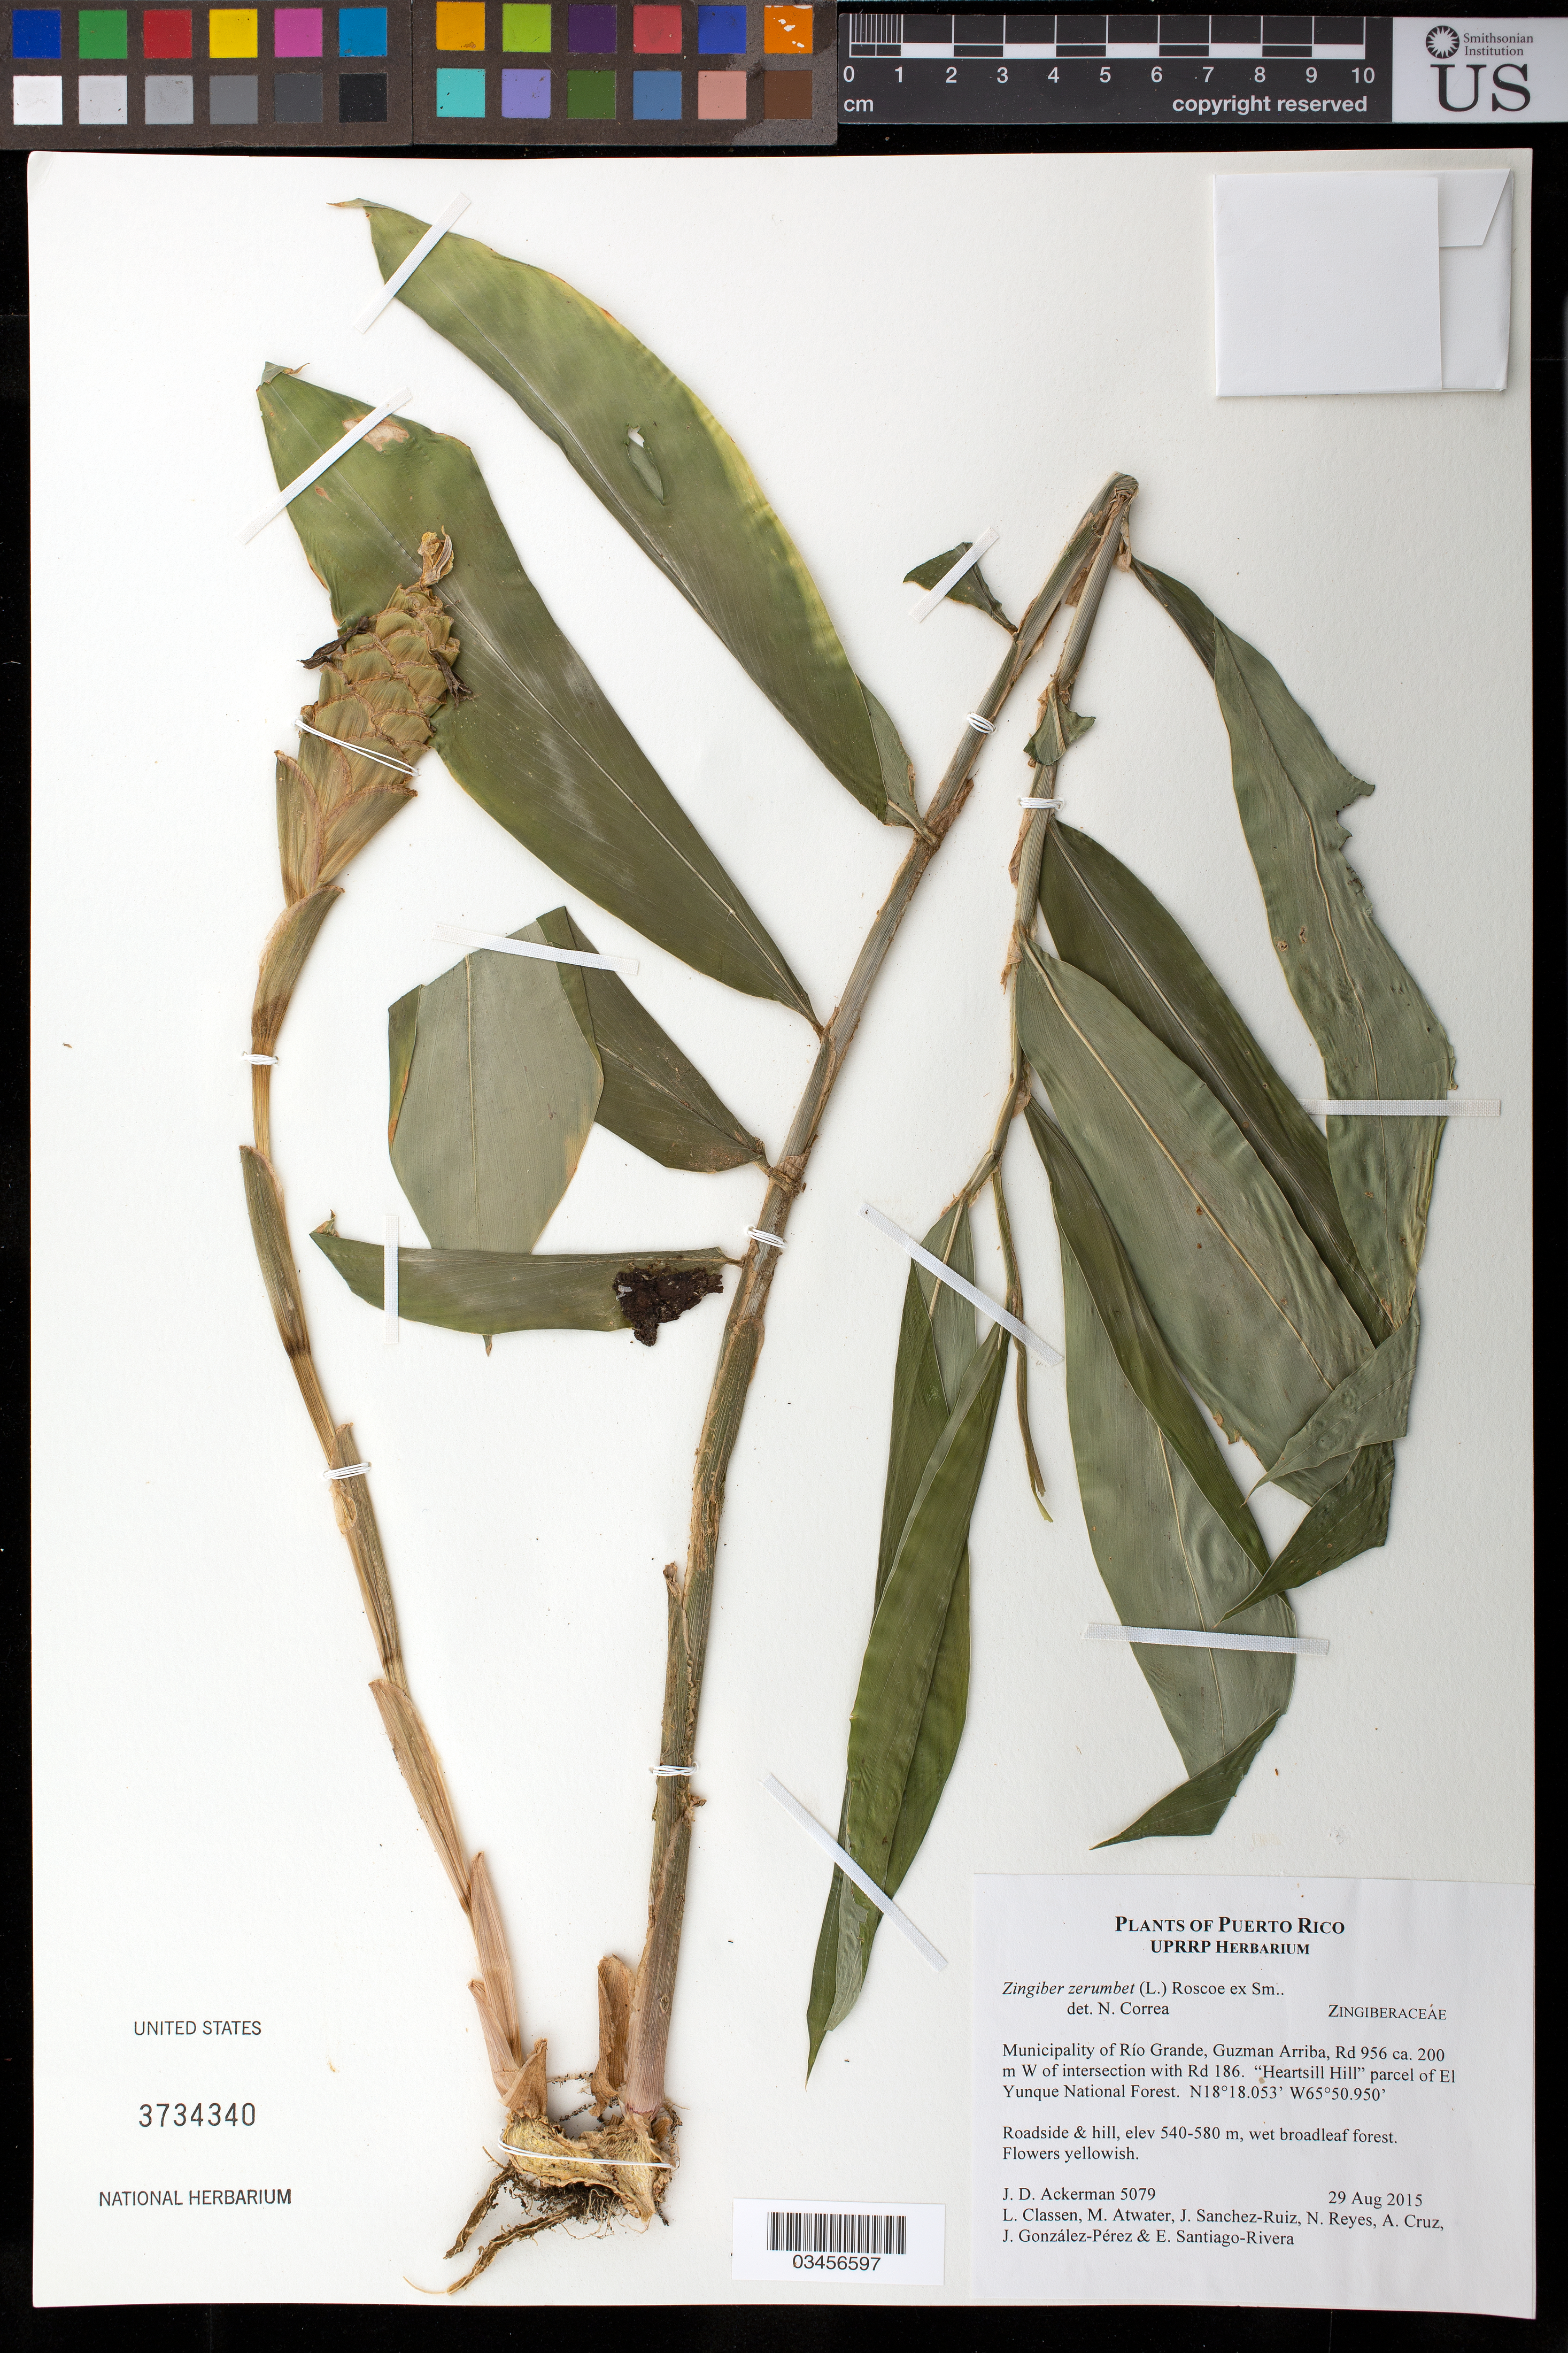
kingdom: Plantae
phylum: Tracheophyta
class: Liliopsida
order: Zingiberales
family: Zingiberaceae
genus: Zingiber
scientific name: Zingiber zerumbet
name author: (L.) Sm.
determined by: Correa, N.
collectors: J. D. Ackerman, L. Classen, M. Atwater, J. Sanchez-Ruiz, N. Reyes, A. Cruz, J. González-Pérez & E. Santiago-Rivera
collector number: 5079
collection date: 2015-08-29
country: Puerto Rico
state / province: Río Grande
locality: Muncipality of Río Grande, Guzman Arriba, Rd. 956, ca. 200 m W of intersection with Rd 186. "Heartsill Hill" parcel of El Yunque National Forest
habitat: Roadside and hill, wet broadleaf forest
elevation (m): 540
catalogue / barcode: US 3734340